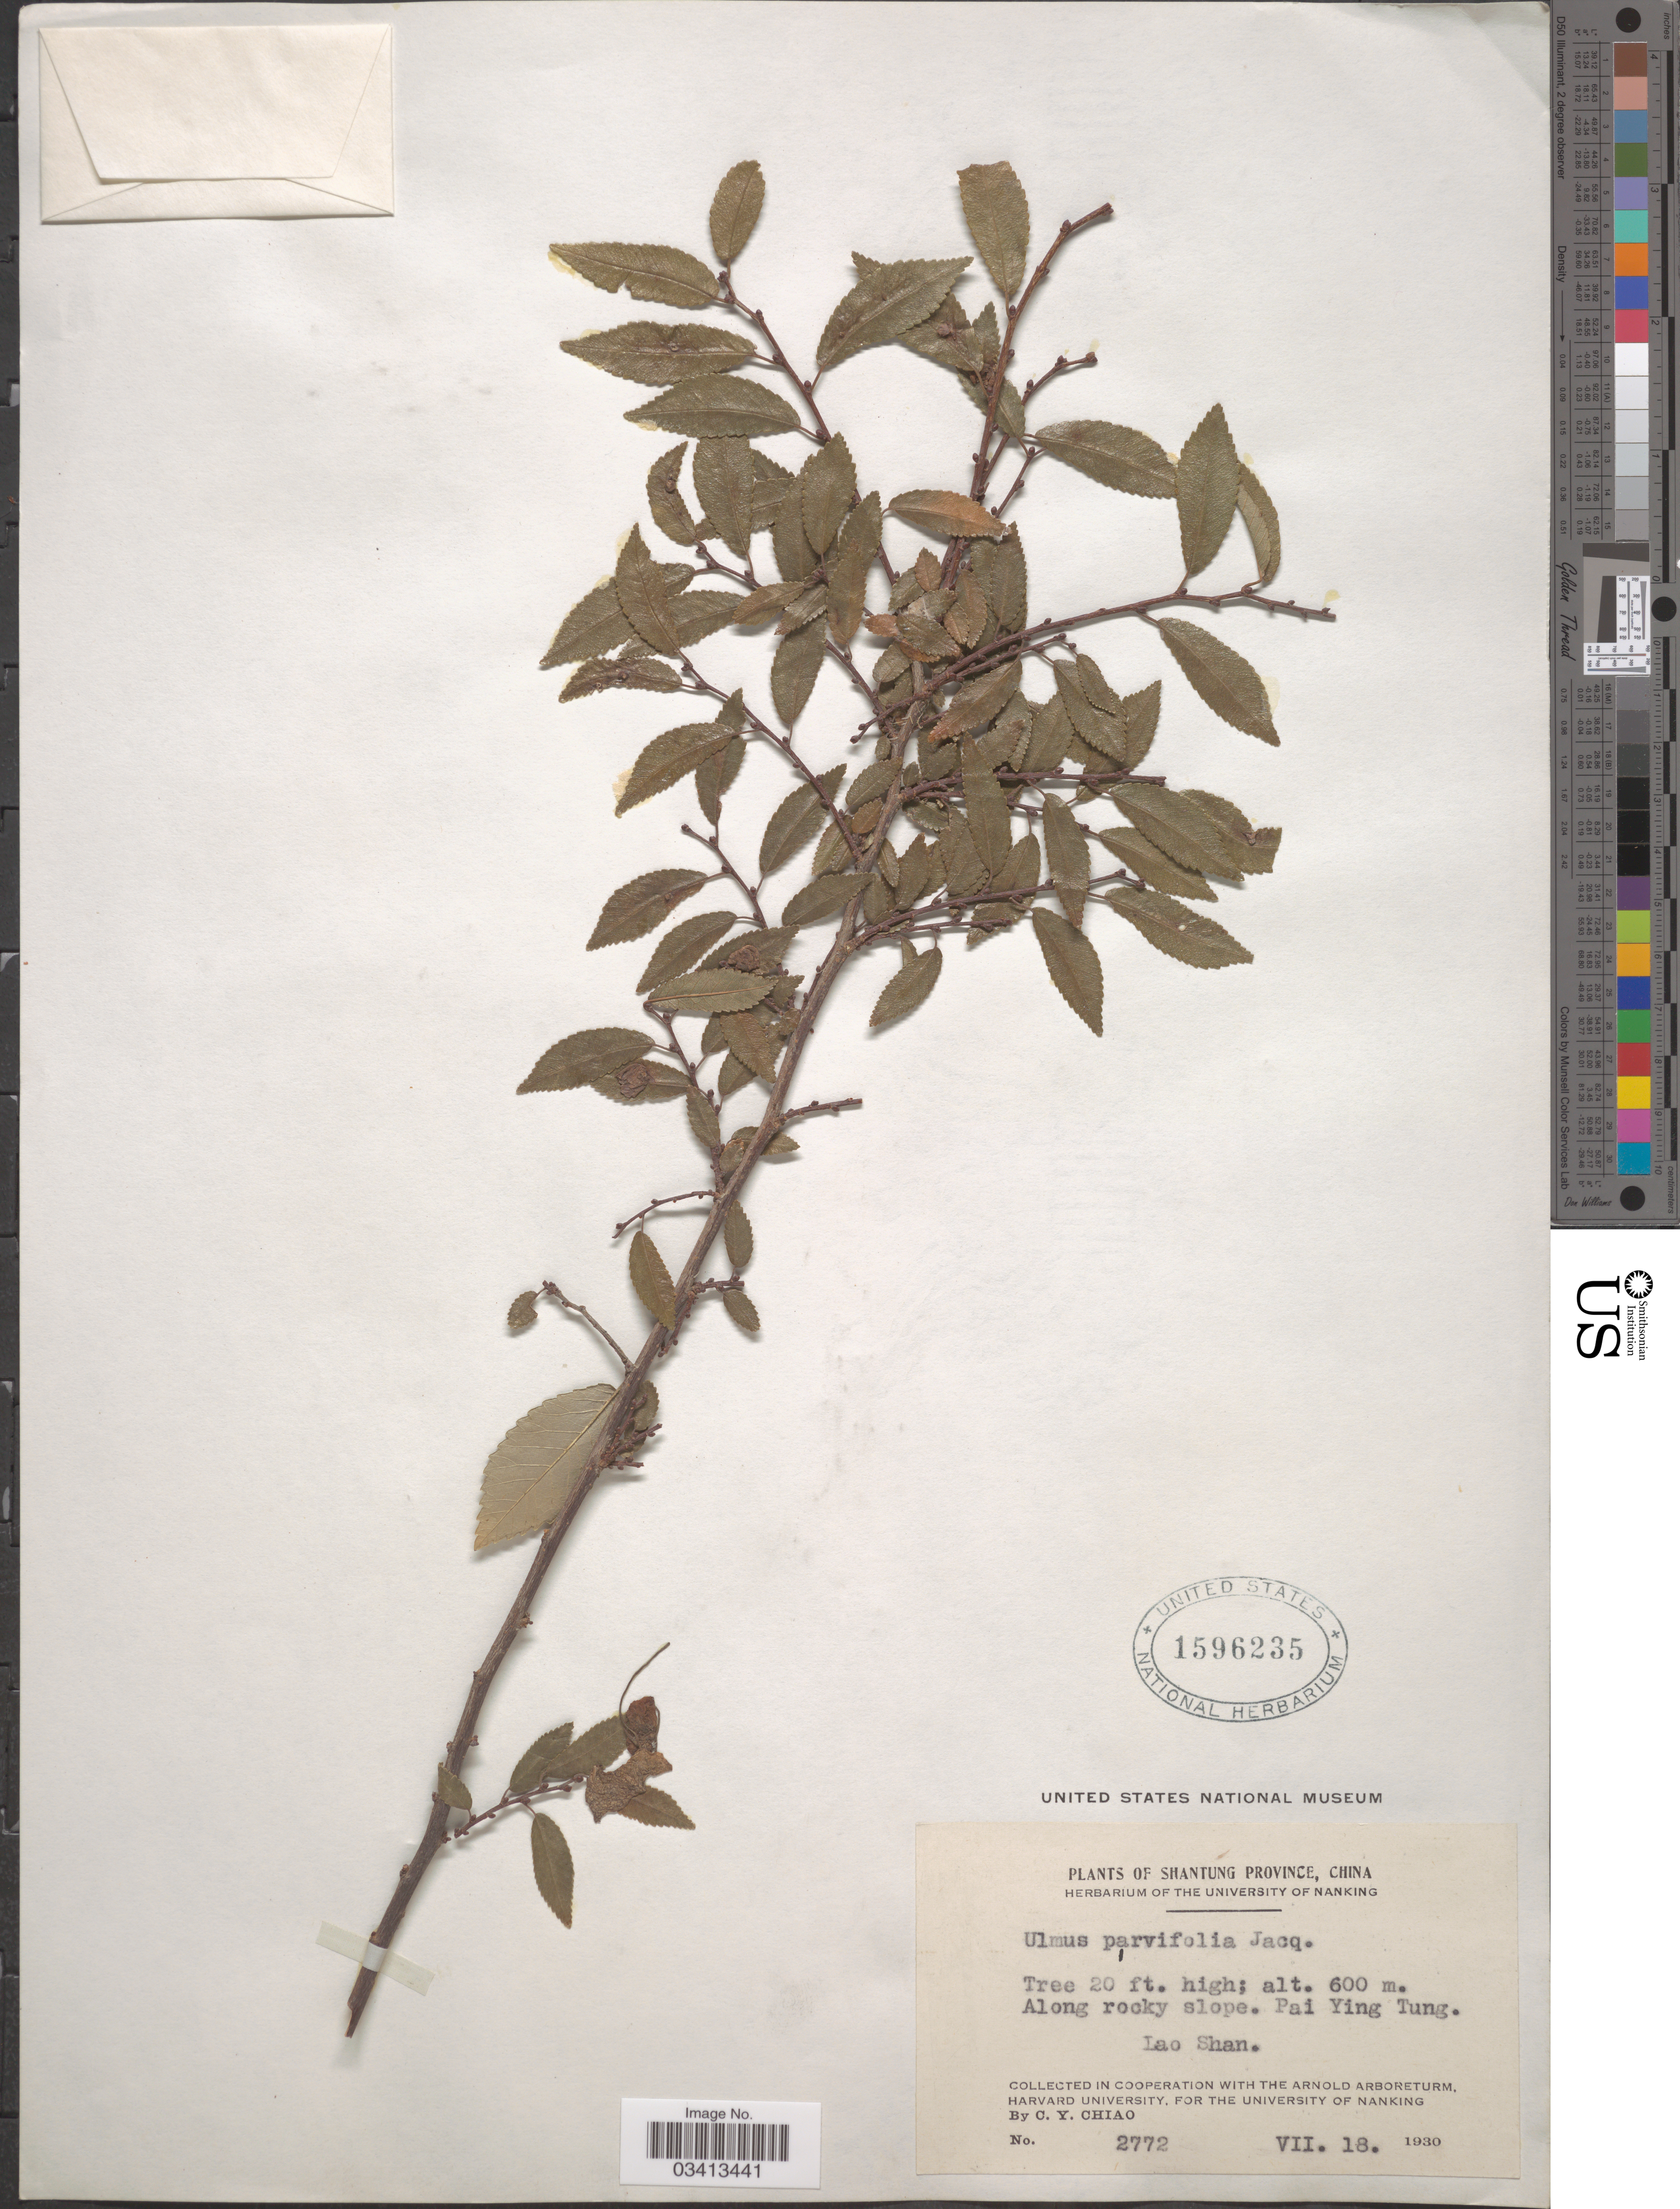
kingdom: Plantae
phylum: Tracheophyta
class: Magnoliopsida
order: Rosales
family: Ulmaceae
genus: Ulmus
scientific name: Ulmus parvifolia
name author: Jacq.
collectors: C. Y. Chiao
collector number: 2772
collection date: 1930-07-18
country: China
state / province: Shandong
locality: Shantung Province. Pai Ying Tung. Lao Shan.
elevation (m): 600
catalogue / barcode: US 1596235